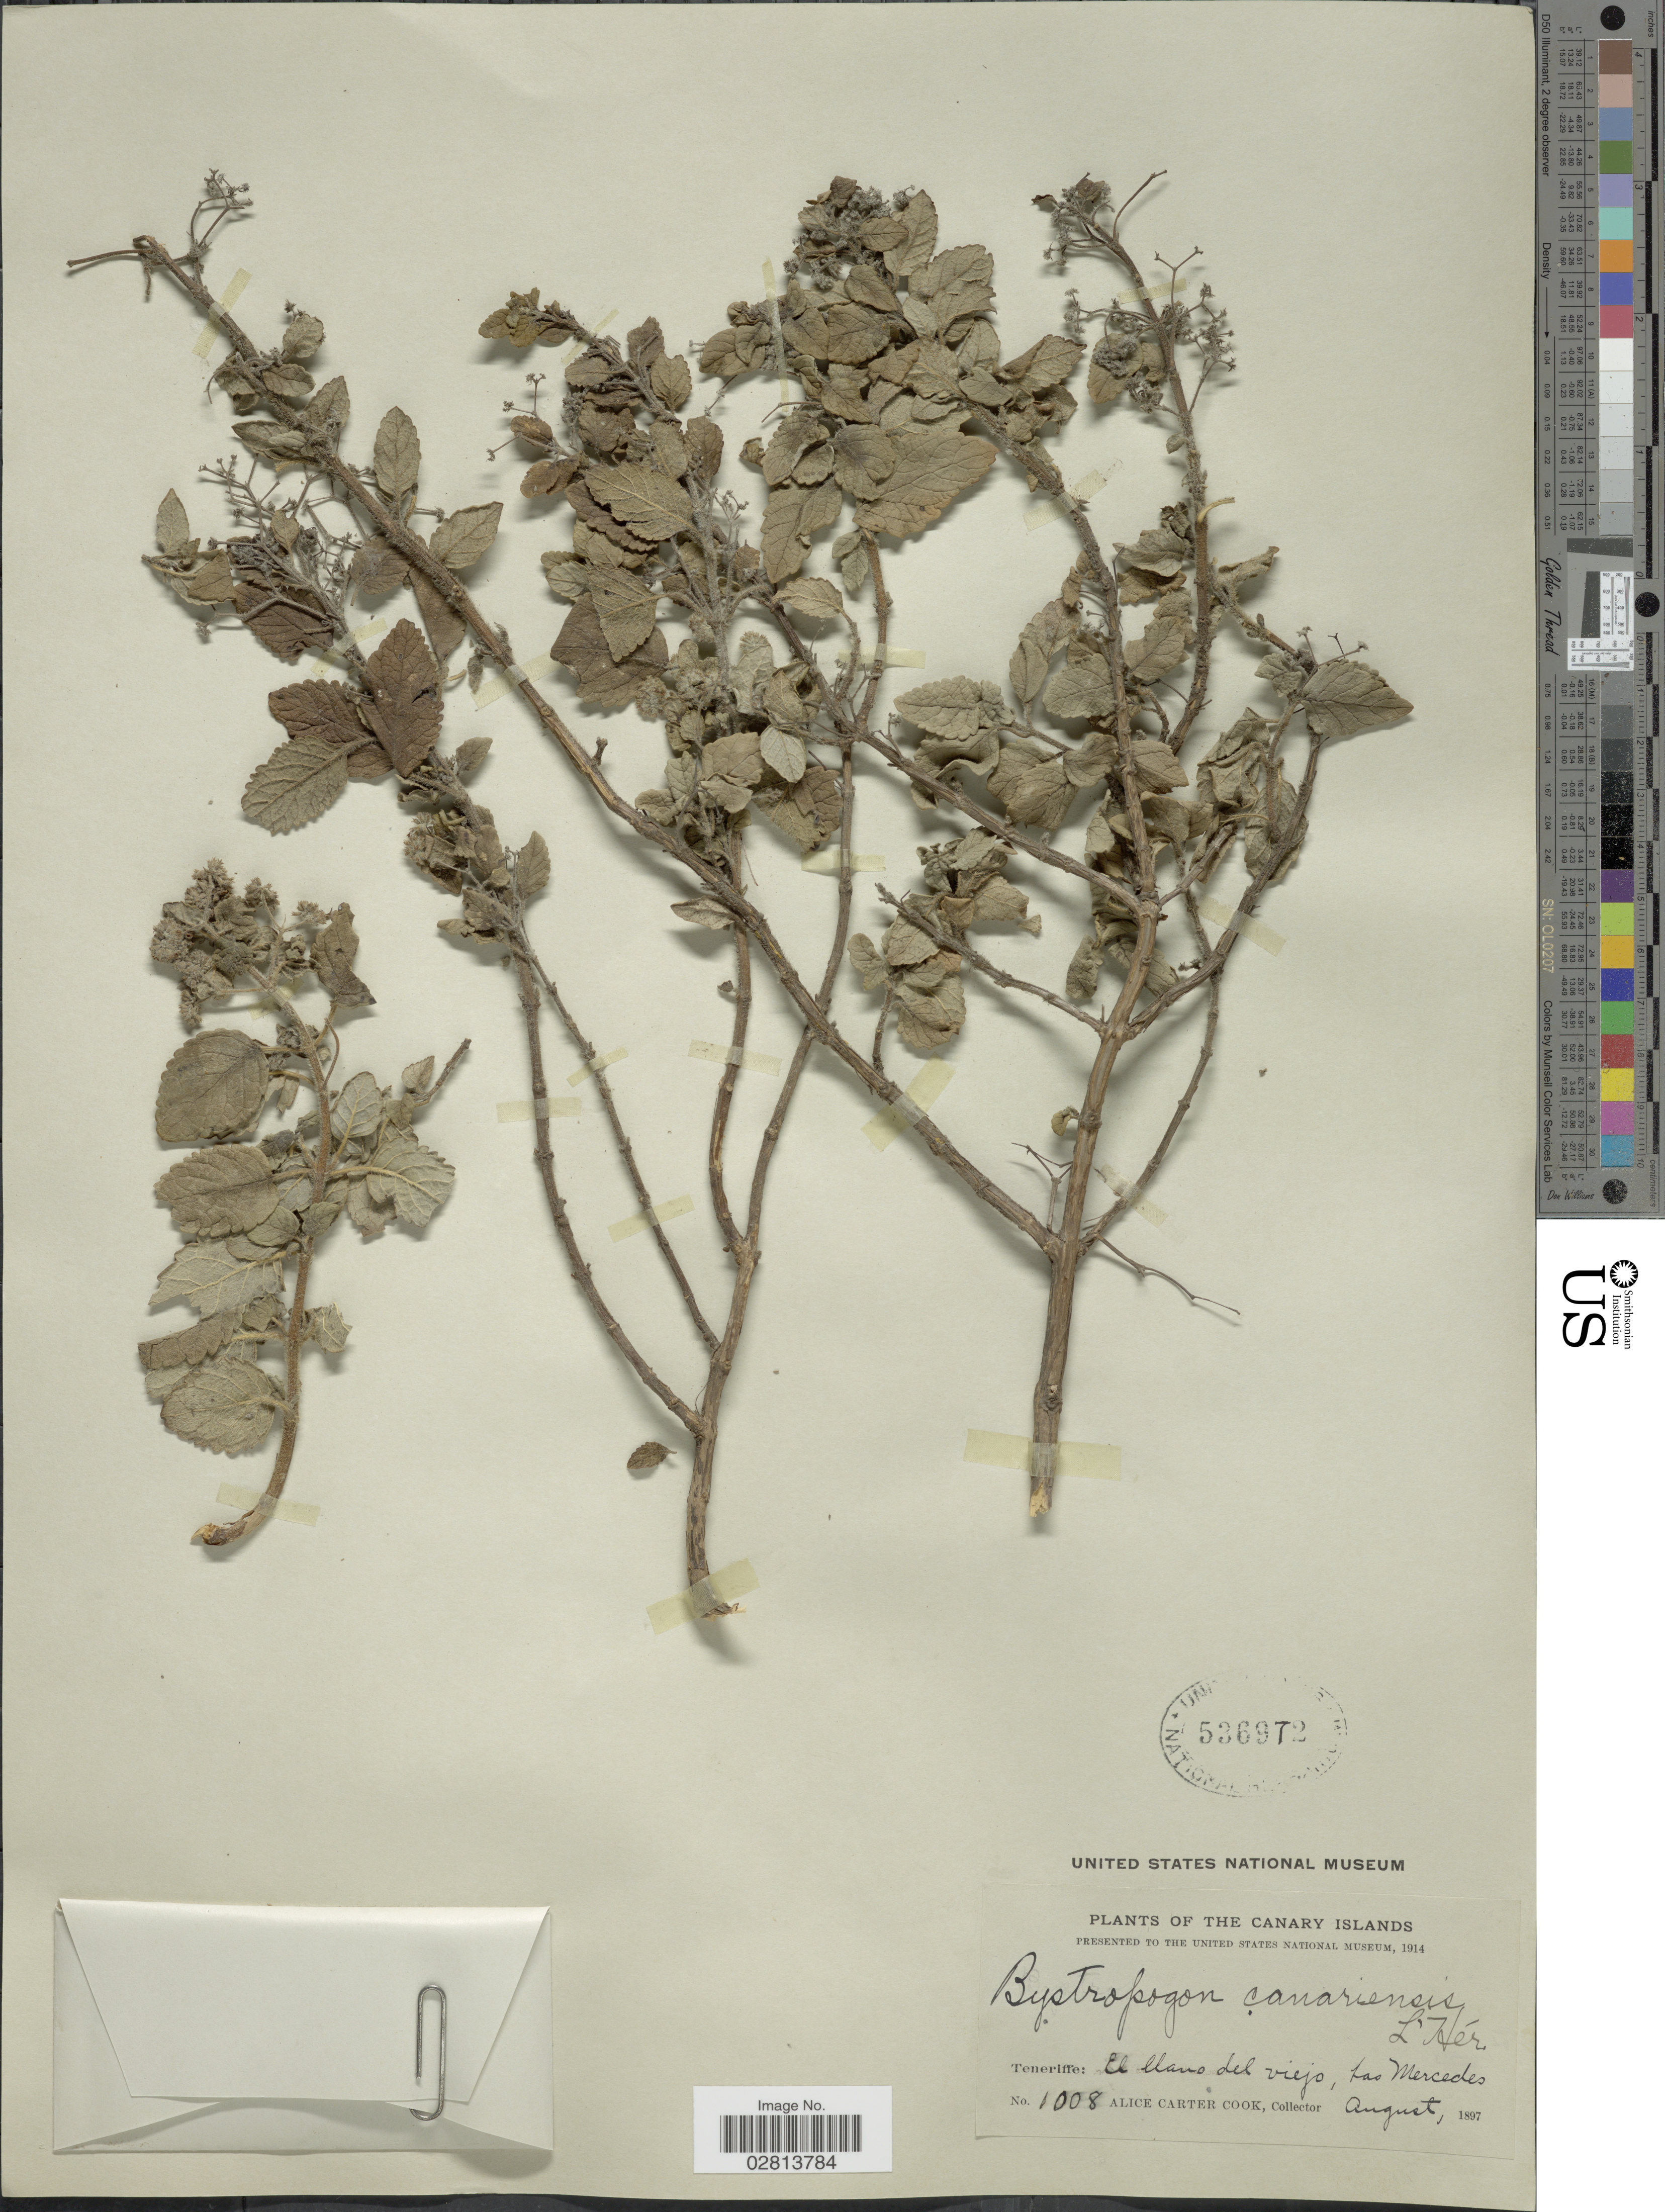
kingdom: Plantae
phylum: Tracheophyta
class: Magnoliopsida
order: Lamiales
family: Lamiaceae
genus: Bystropogon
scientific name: Bystropogon canariensis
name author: (L.) L'Hér.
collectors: Alice C. Cook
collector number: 1008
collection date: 1897-08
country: Spain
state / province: Canarias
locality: The Canary Islands, Teneriffe: El llano del viejo, Las Mercedes.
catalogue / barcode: US 536972